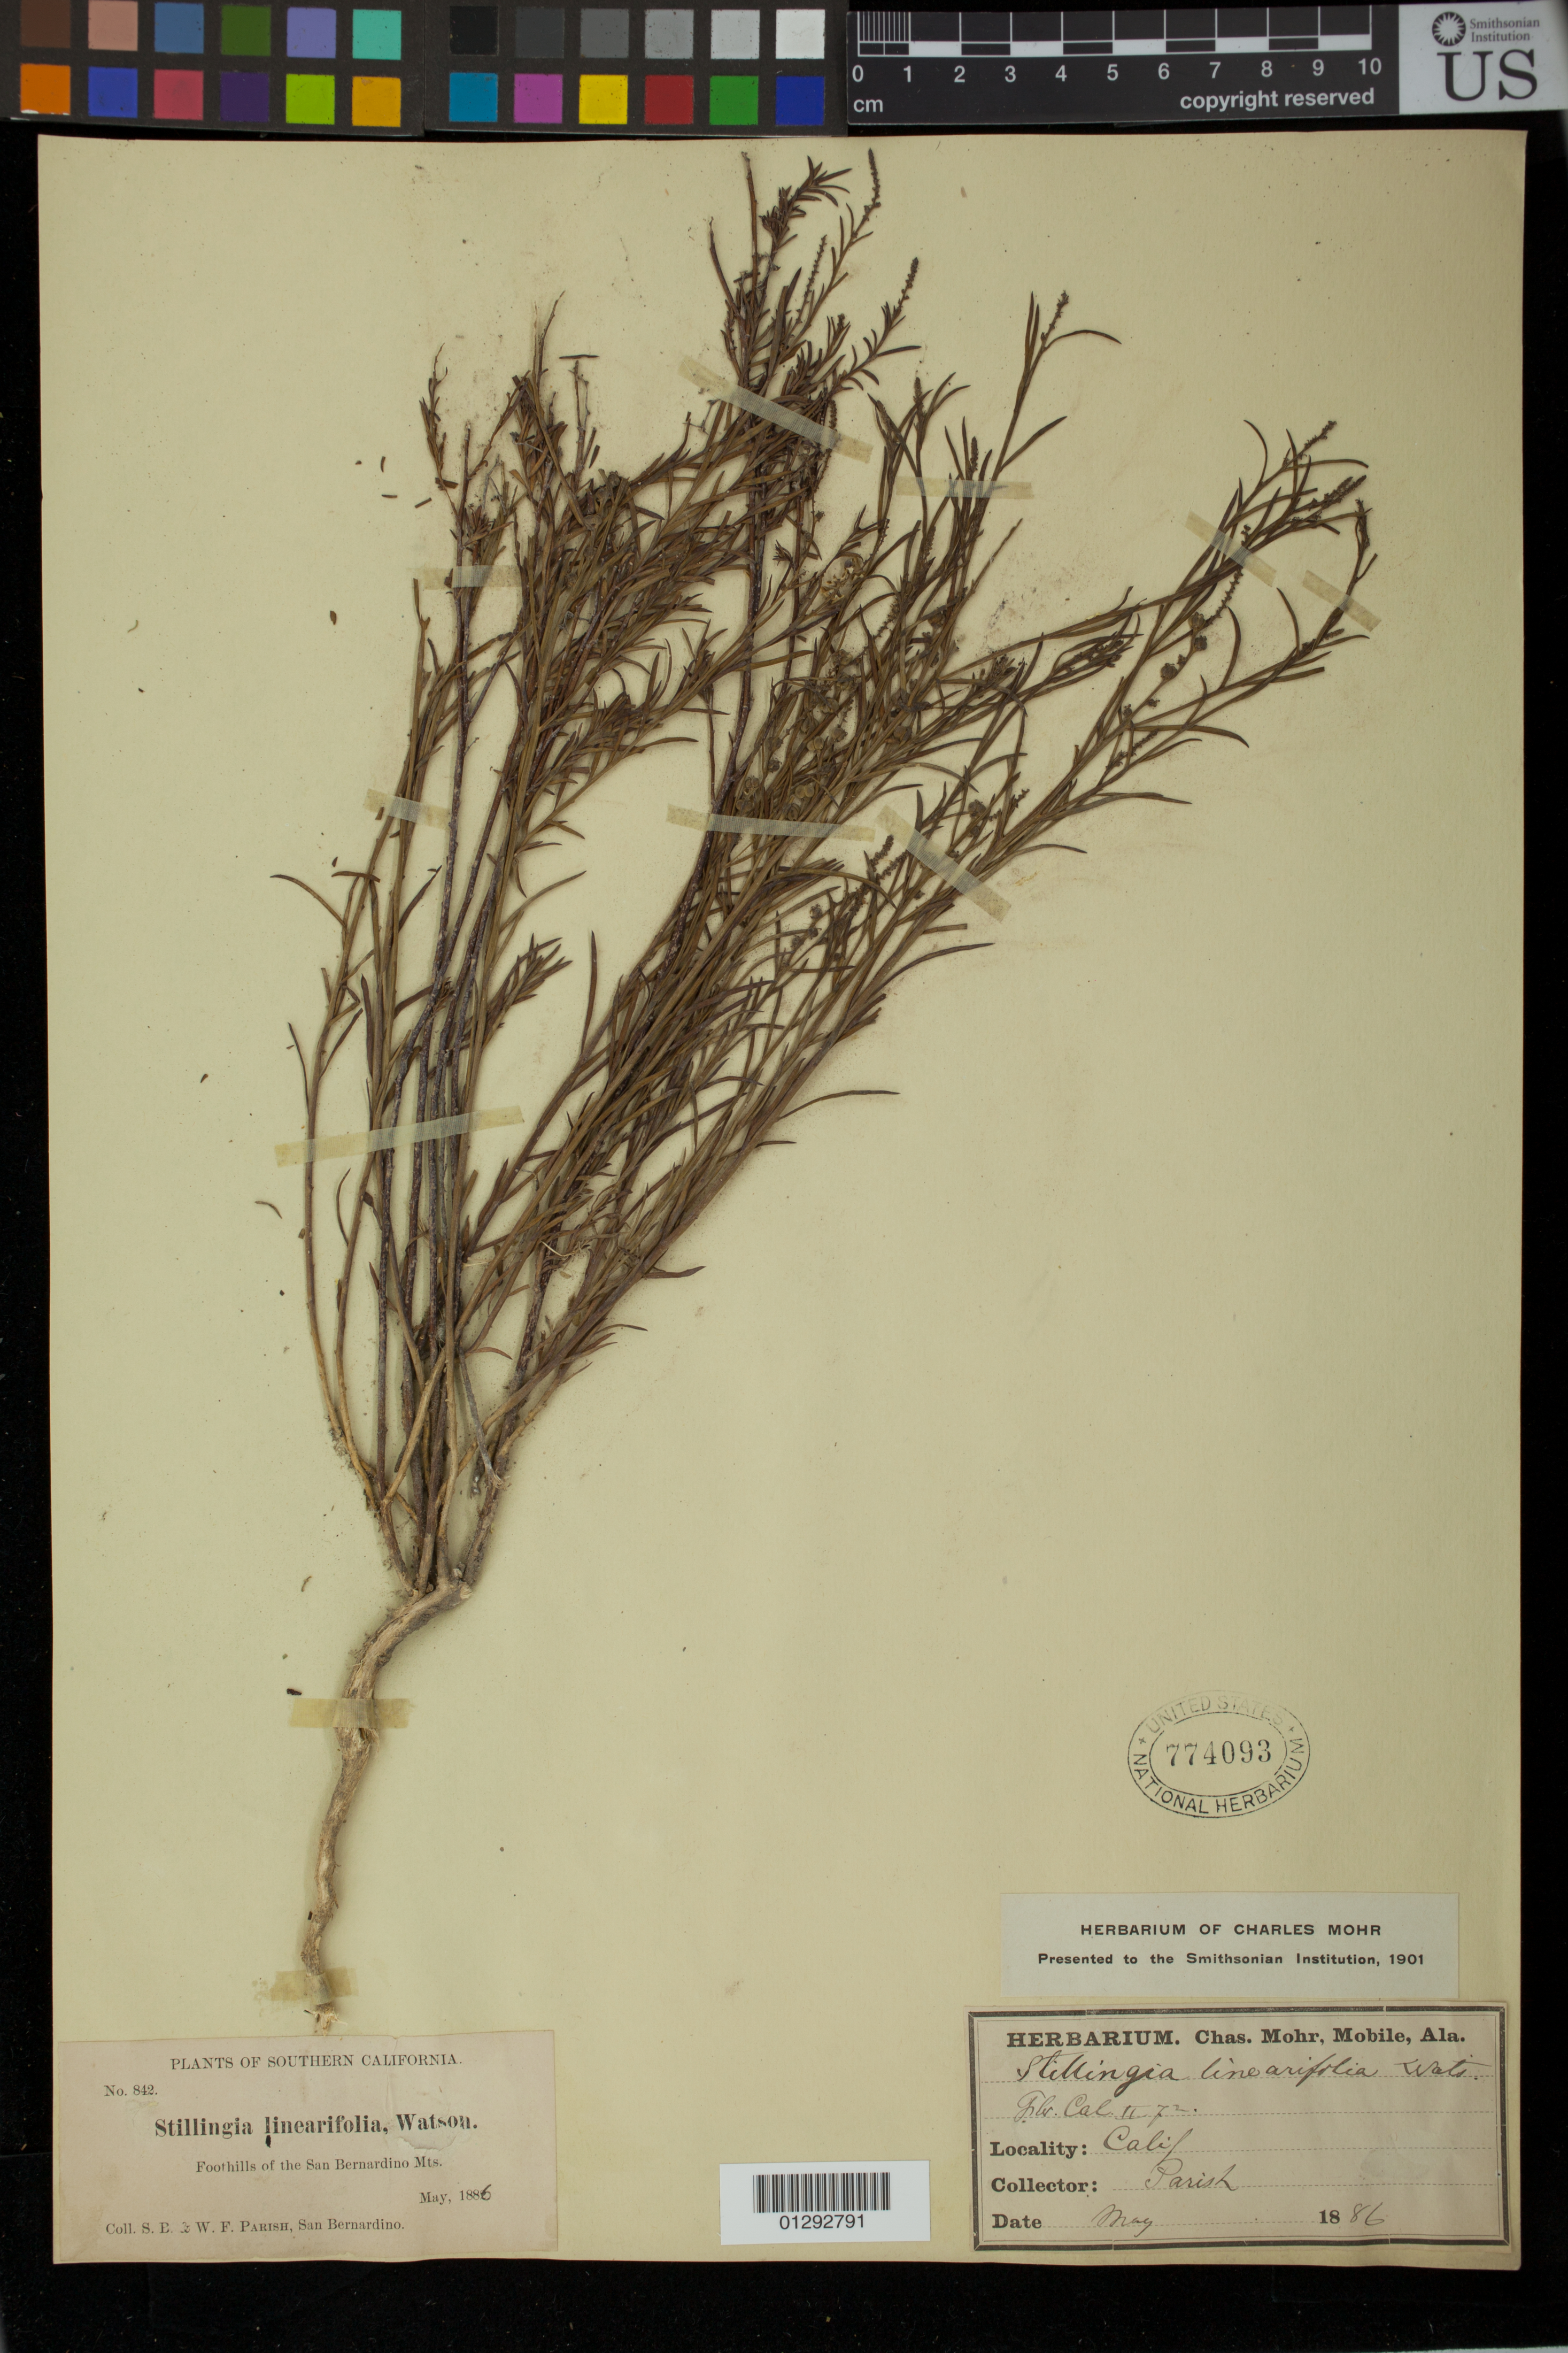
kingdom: Plantae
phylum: Tracheophyta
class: Magnoliopsida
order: Malpighiales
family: Euphorbiaceae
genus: Stillingia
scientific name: Stillingia linearifolia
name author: S. Watson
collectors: -- Parish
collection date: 1886-05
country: United States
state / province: California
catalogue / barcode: US 774093